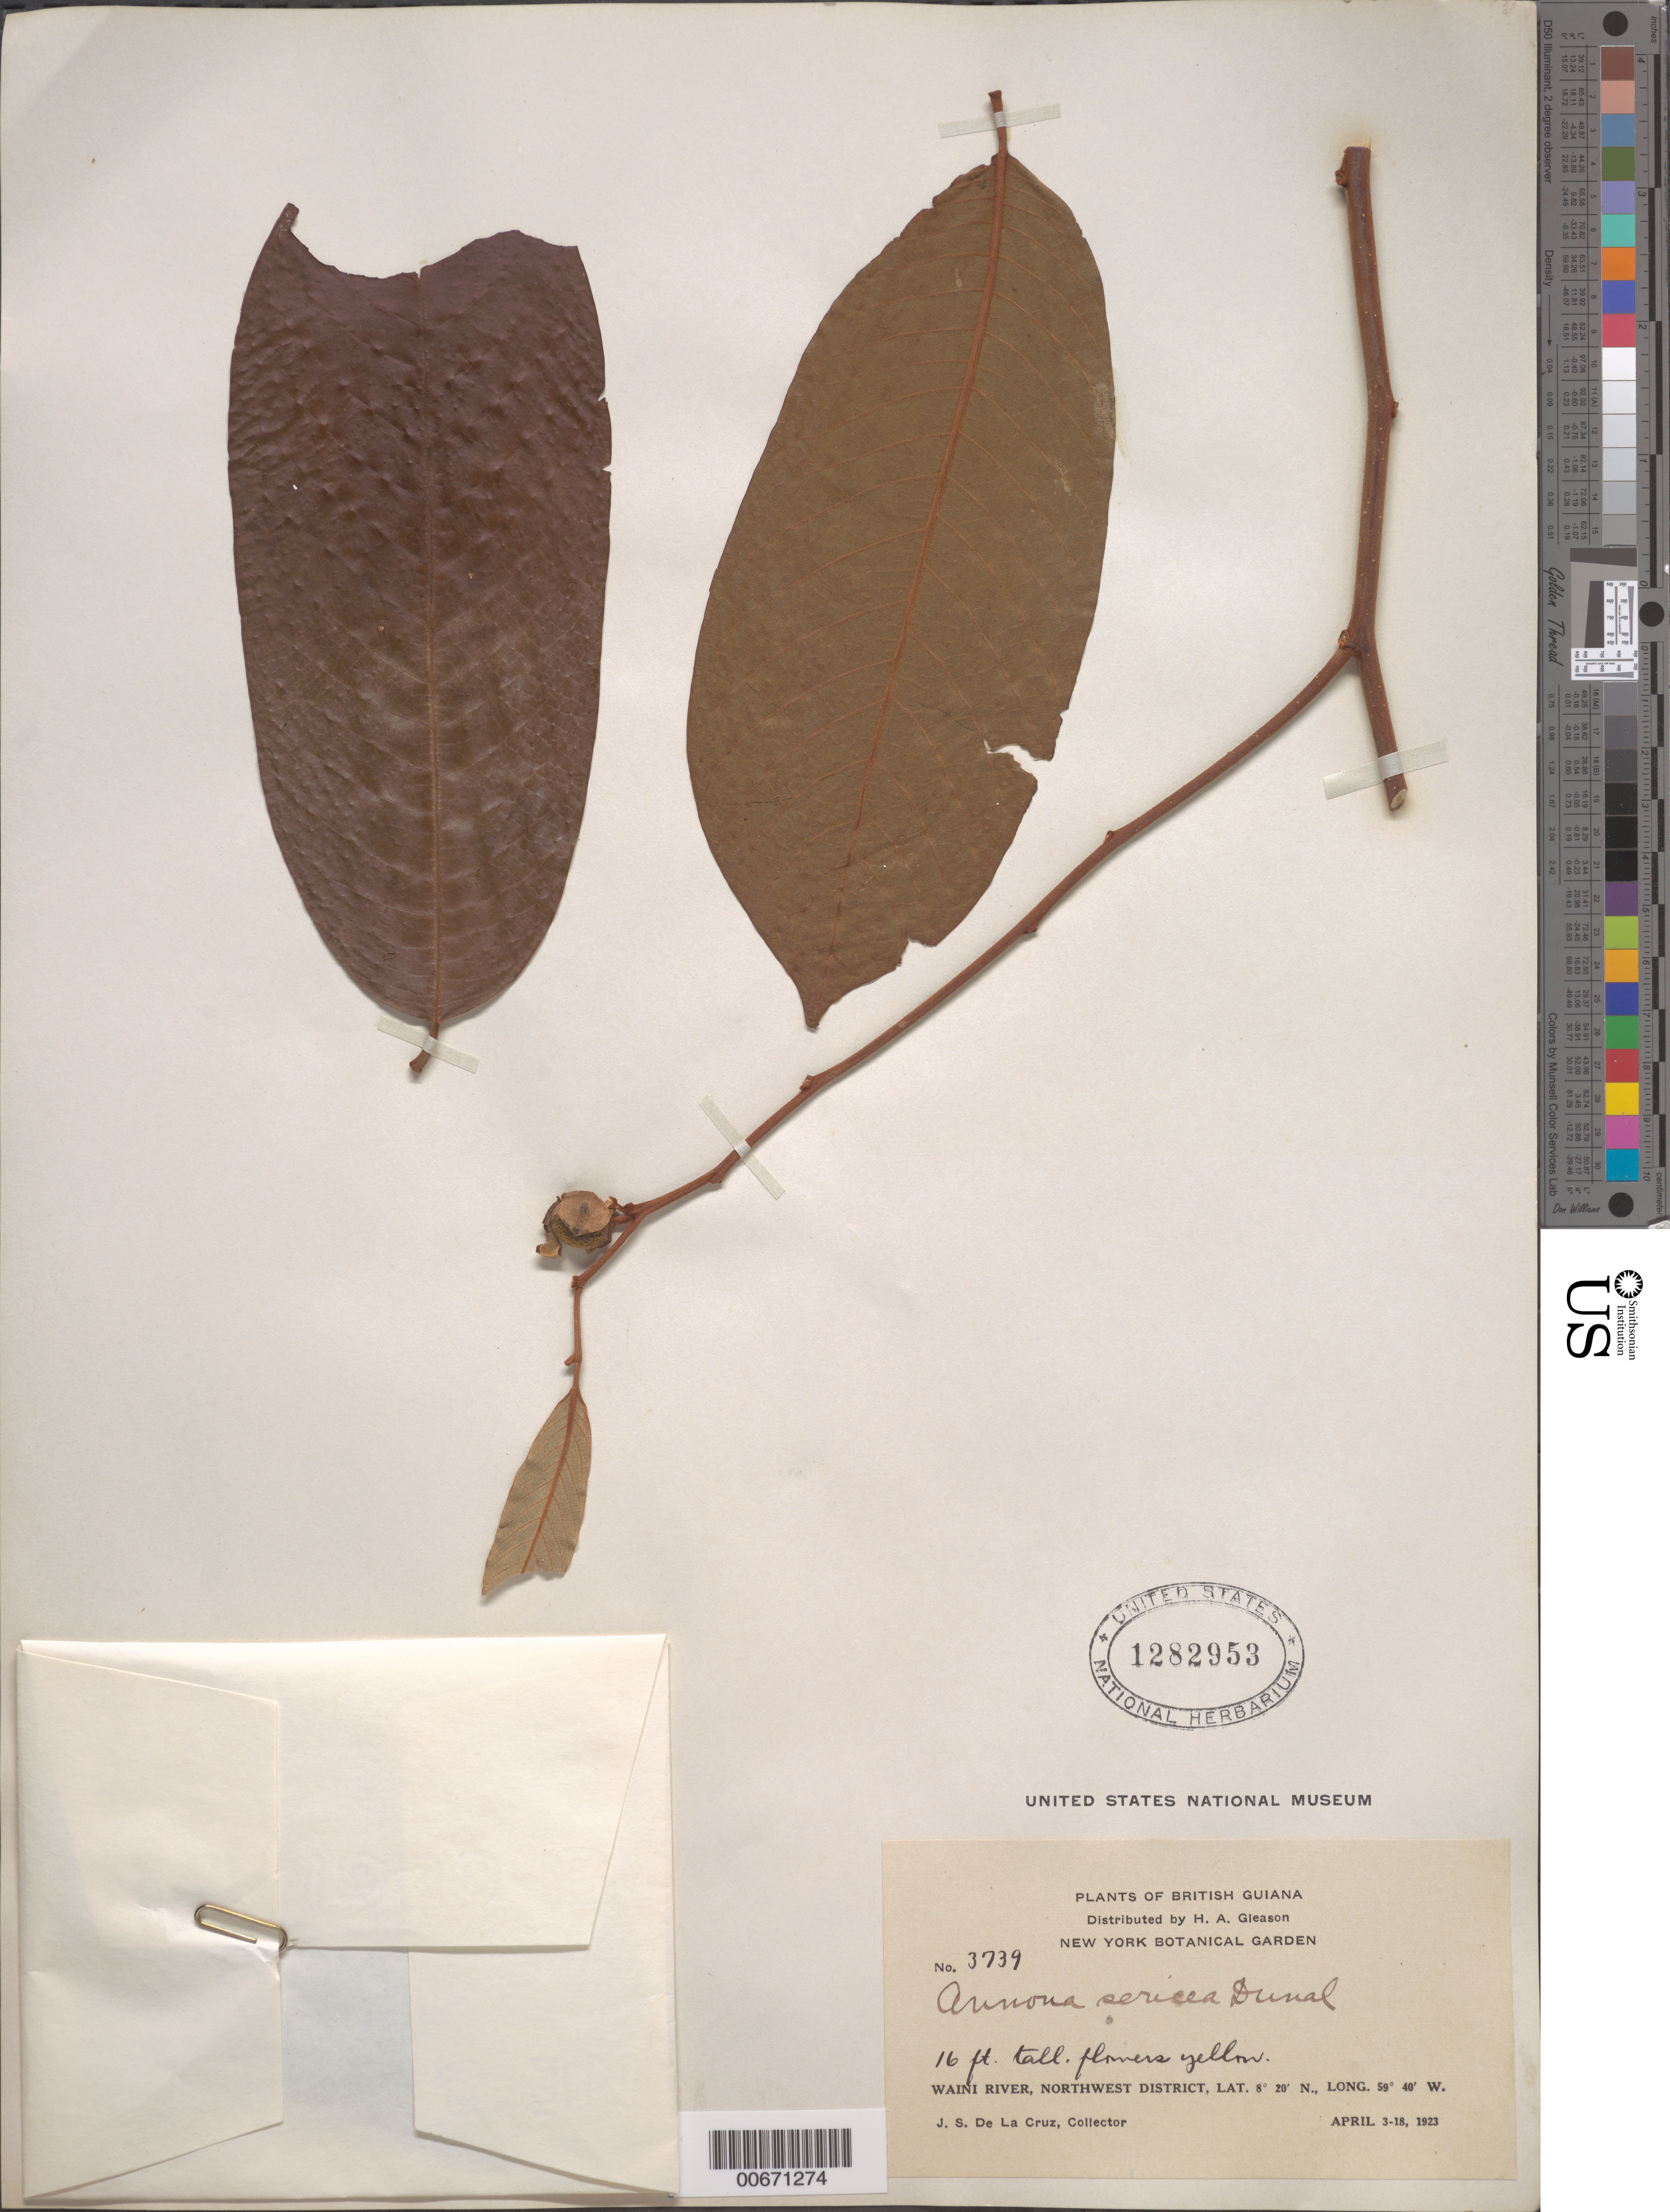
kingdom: Plantae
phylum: Tracheophyta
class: Magnoliopsida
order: Magnoliales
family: Annonaceae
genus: Annona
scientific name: Annona sericea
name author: Dunal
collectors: J. S. de la Cruz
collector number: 3739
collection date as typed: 3-Apr-23 to 18-Apr-23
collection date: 1923-04-03/1923-04-18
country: Guyana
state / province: Barima-Waini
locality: Waini R., NW District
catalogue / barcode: US 1282953